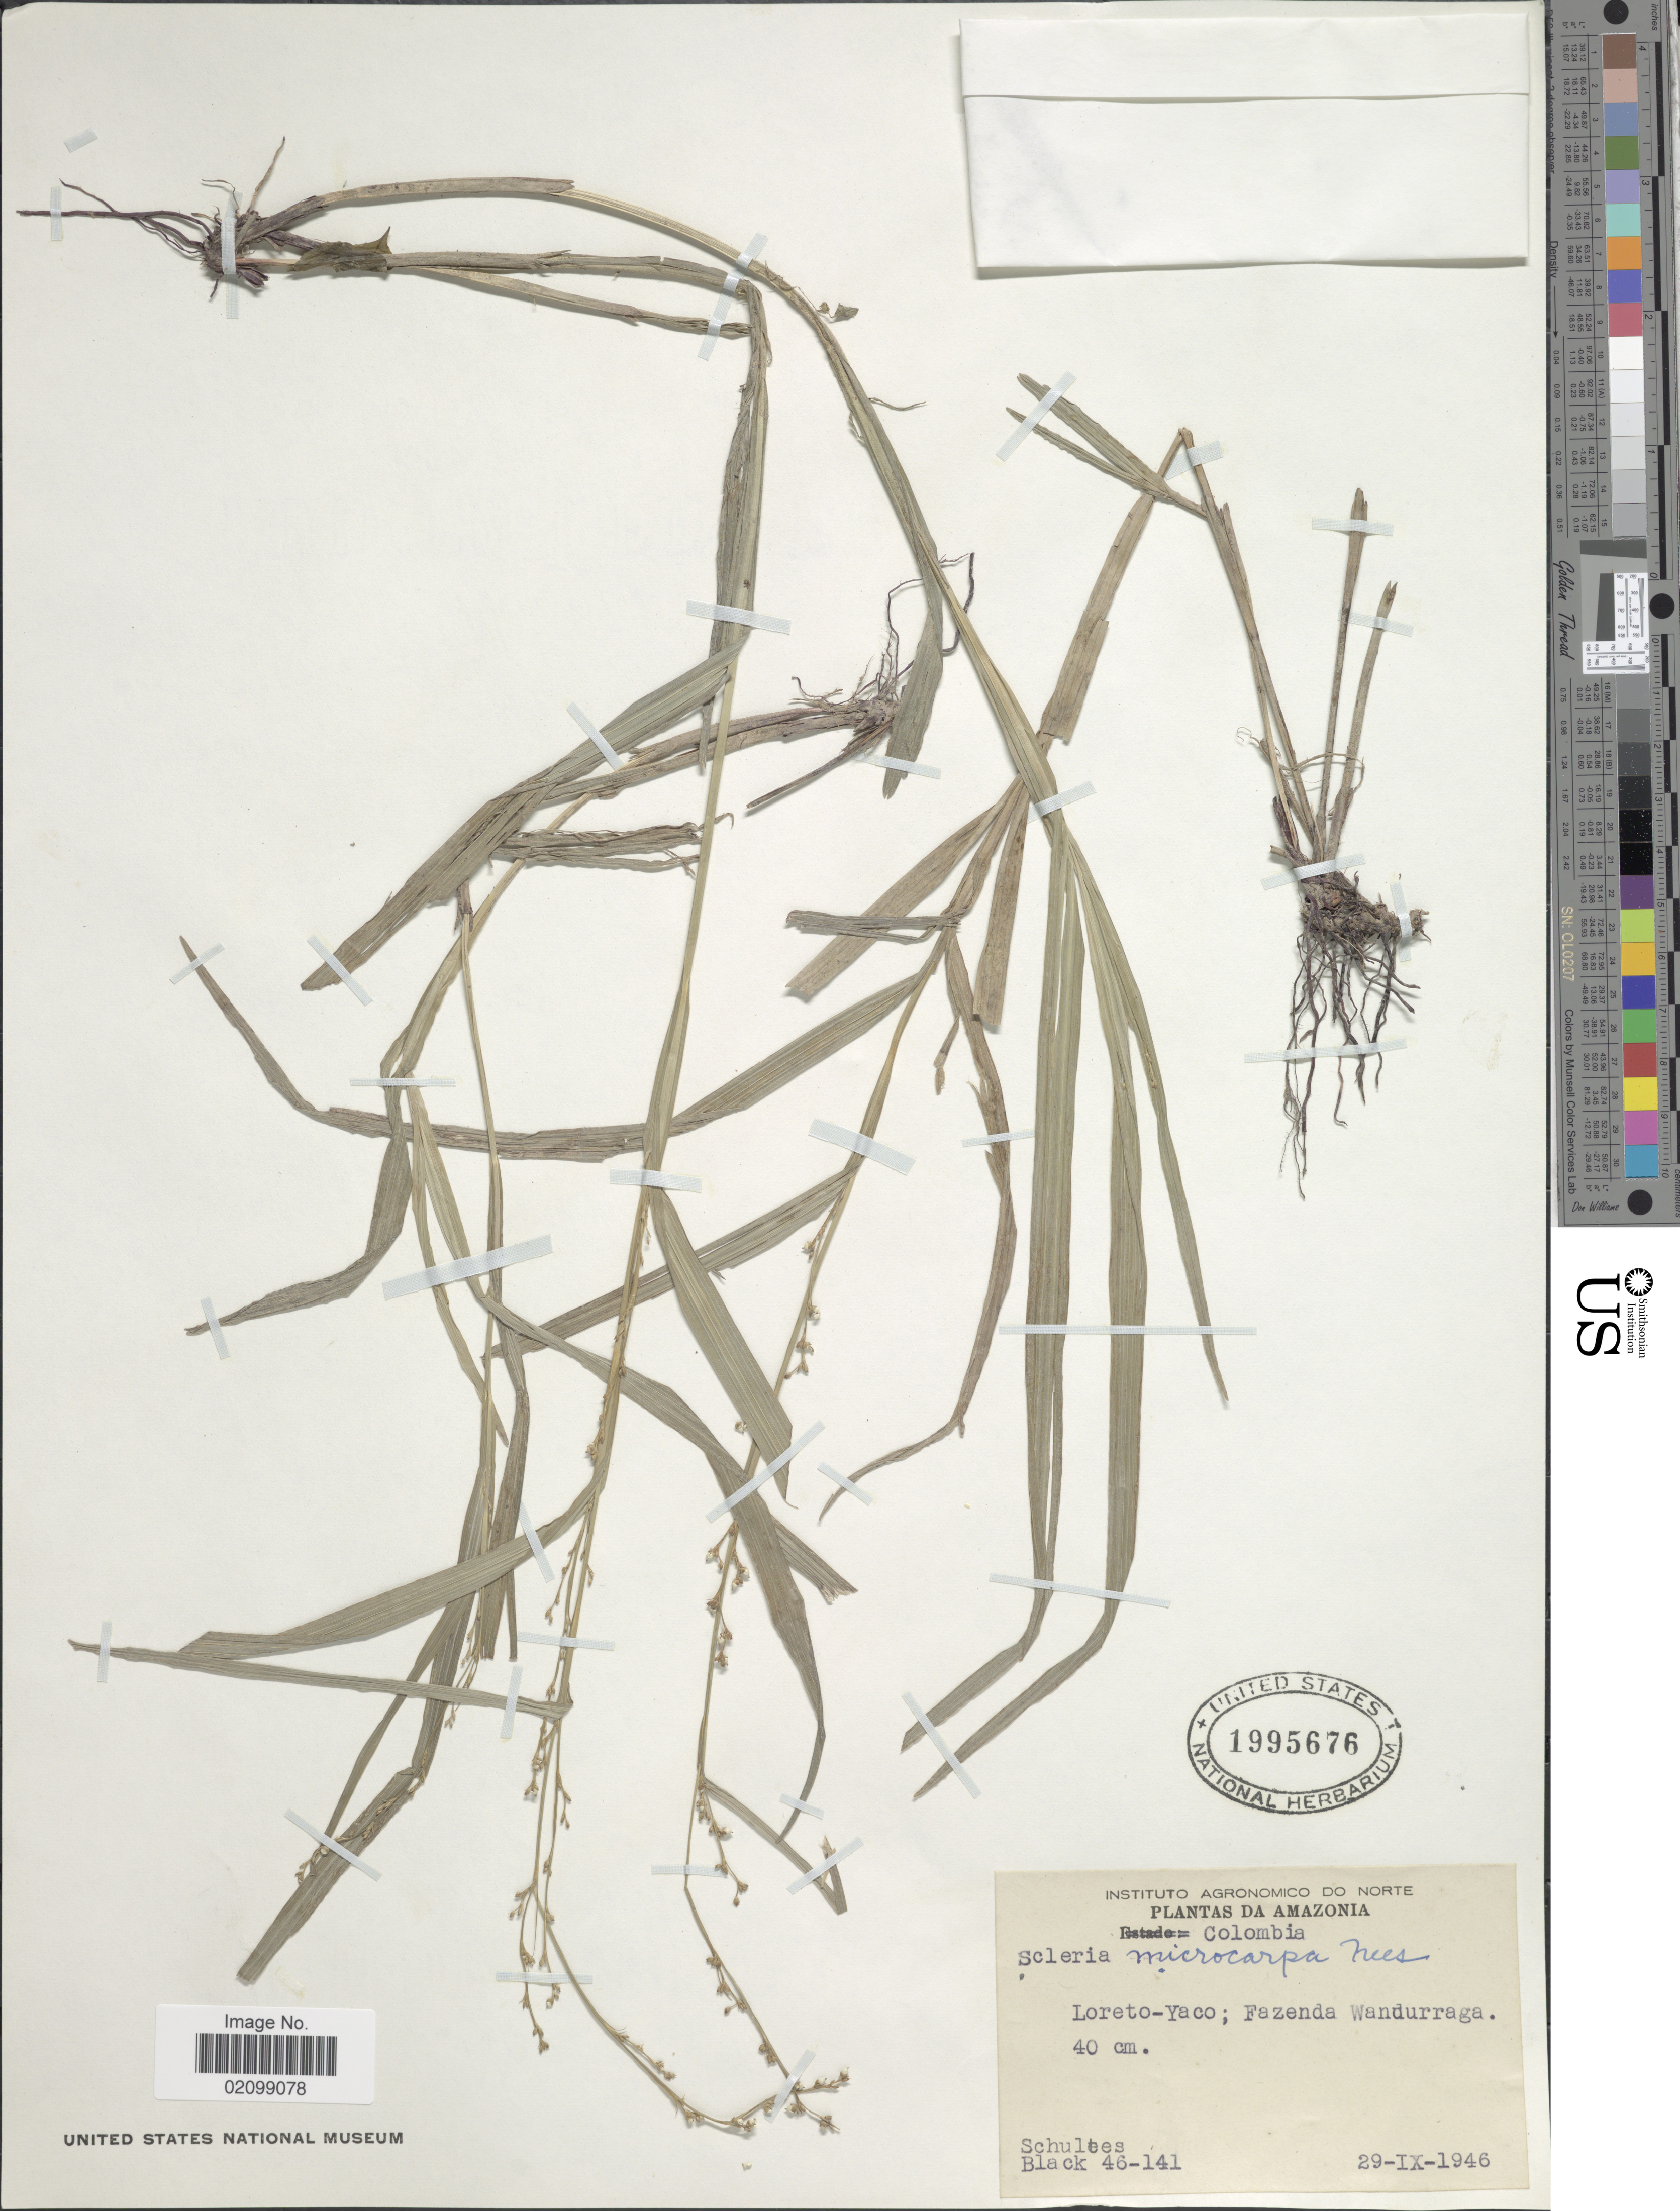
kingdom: Plantae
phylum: Tracheophyta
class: Liliopsida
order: Poales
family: Cyperaceae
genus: Scleria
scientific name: Scleria microcarpa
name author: Nees ex Kunth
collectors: -- Schultes & -- Black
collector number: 46-141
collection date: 1946-09-29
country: Colombia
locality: Amazonia, Colombia, Loreto-Yaco; Fazendo Wandurraga.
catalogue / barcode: US 1995676